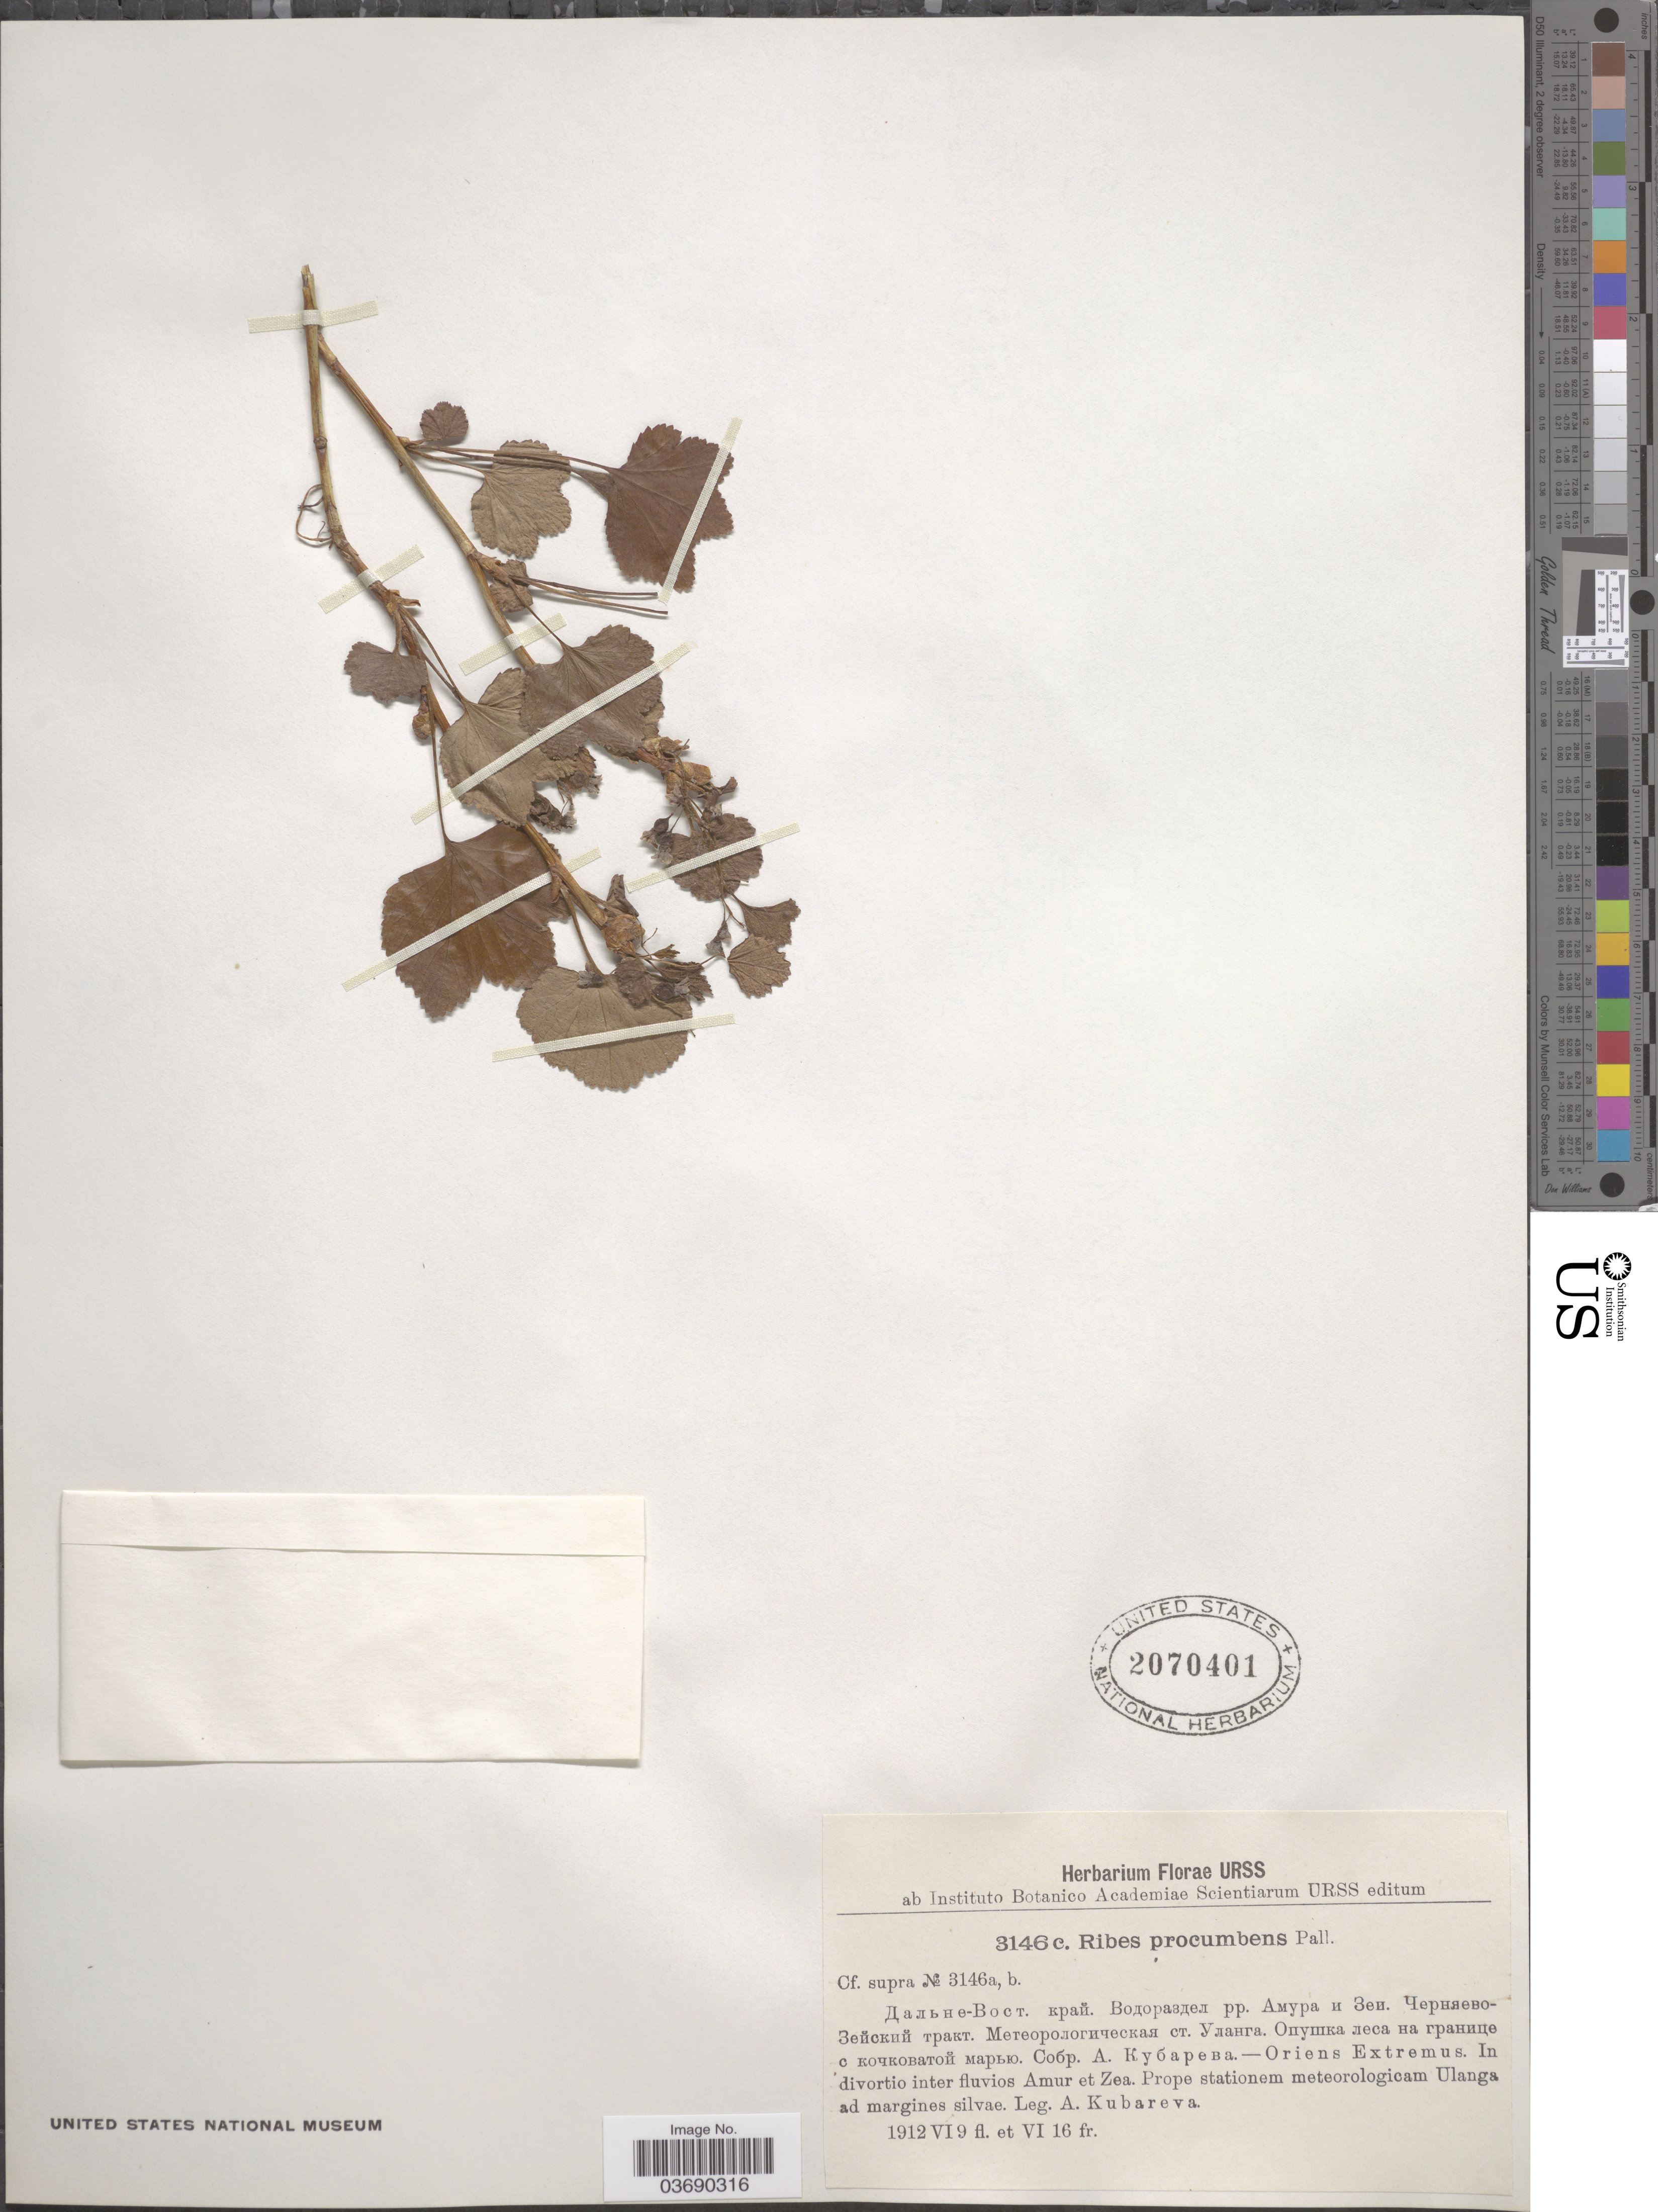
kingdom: Plantae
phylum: Tracheophyta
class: Magnoliopsida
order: Saxifragales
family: Grossulariaceae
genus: Ribes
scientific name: Ribes procumbens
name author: Pall.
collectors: A. Kubareva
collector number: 3146c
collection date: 1912-06-09/1912-06-16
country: Russian Federation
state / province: Amur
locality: Oriens Extremus. In divortio inter fluvios Amur et Zea. Prope stationem meteorologicam Ulanga ad margines silvae.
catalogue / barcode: US 2070401